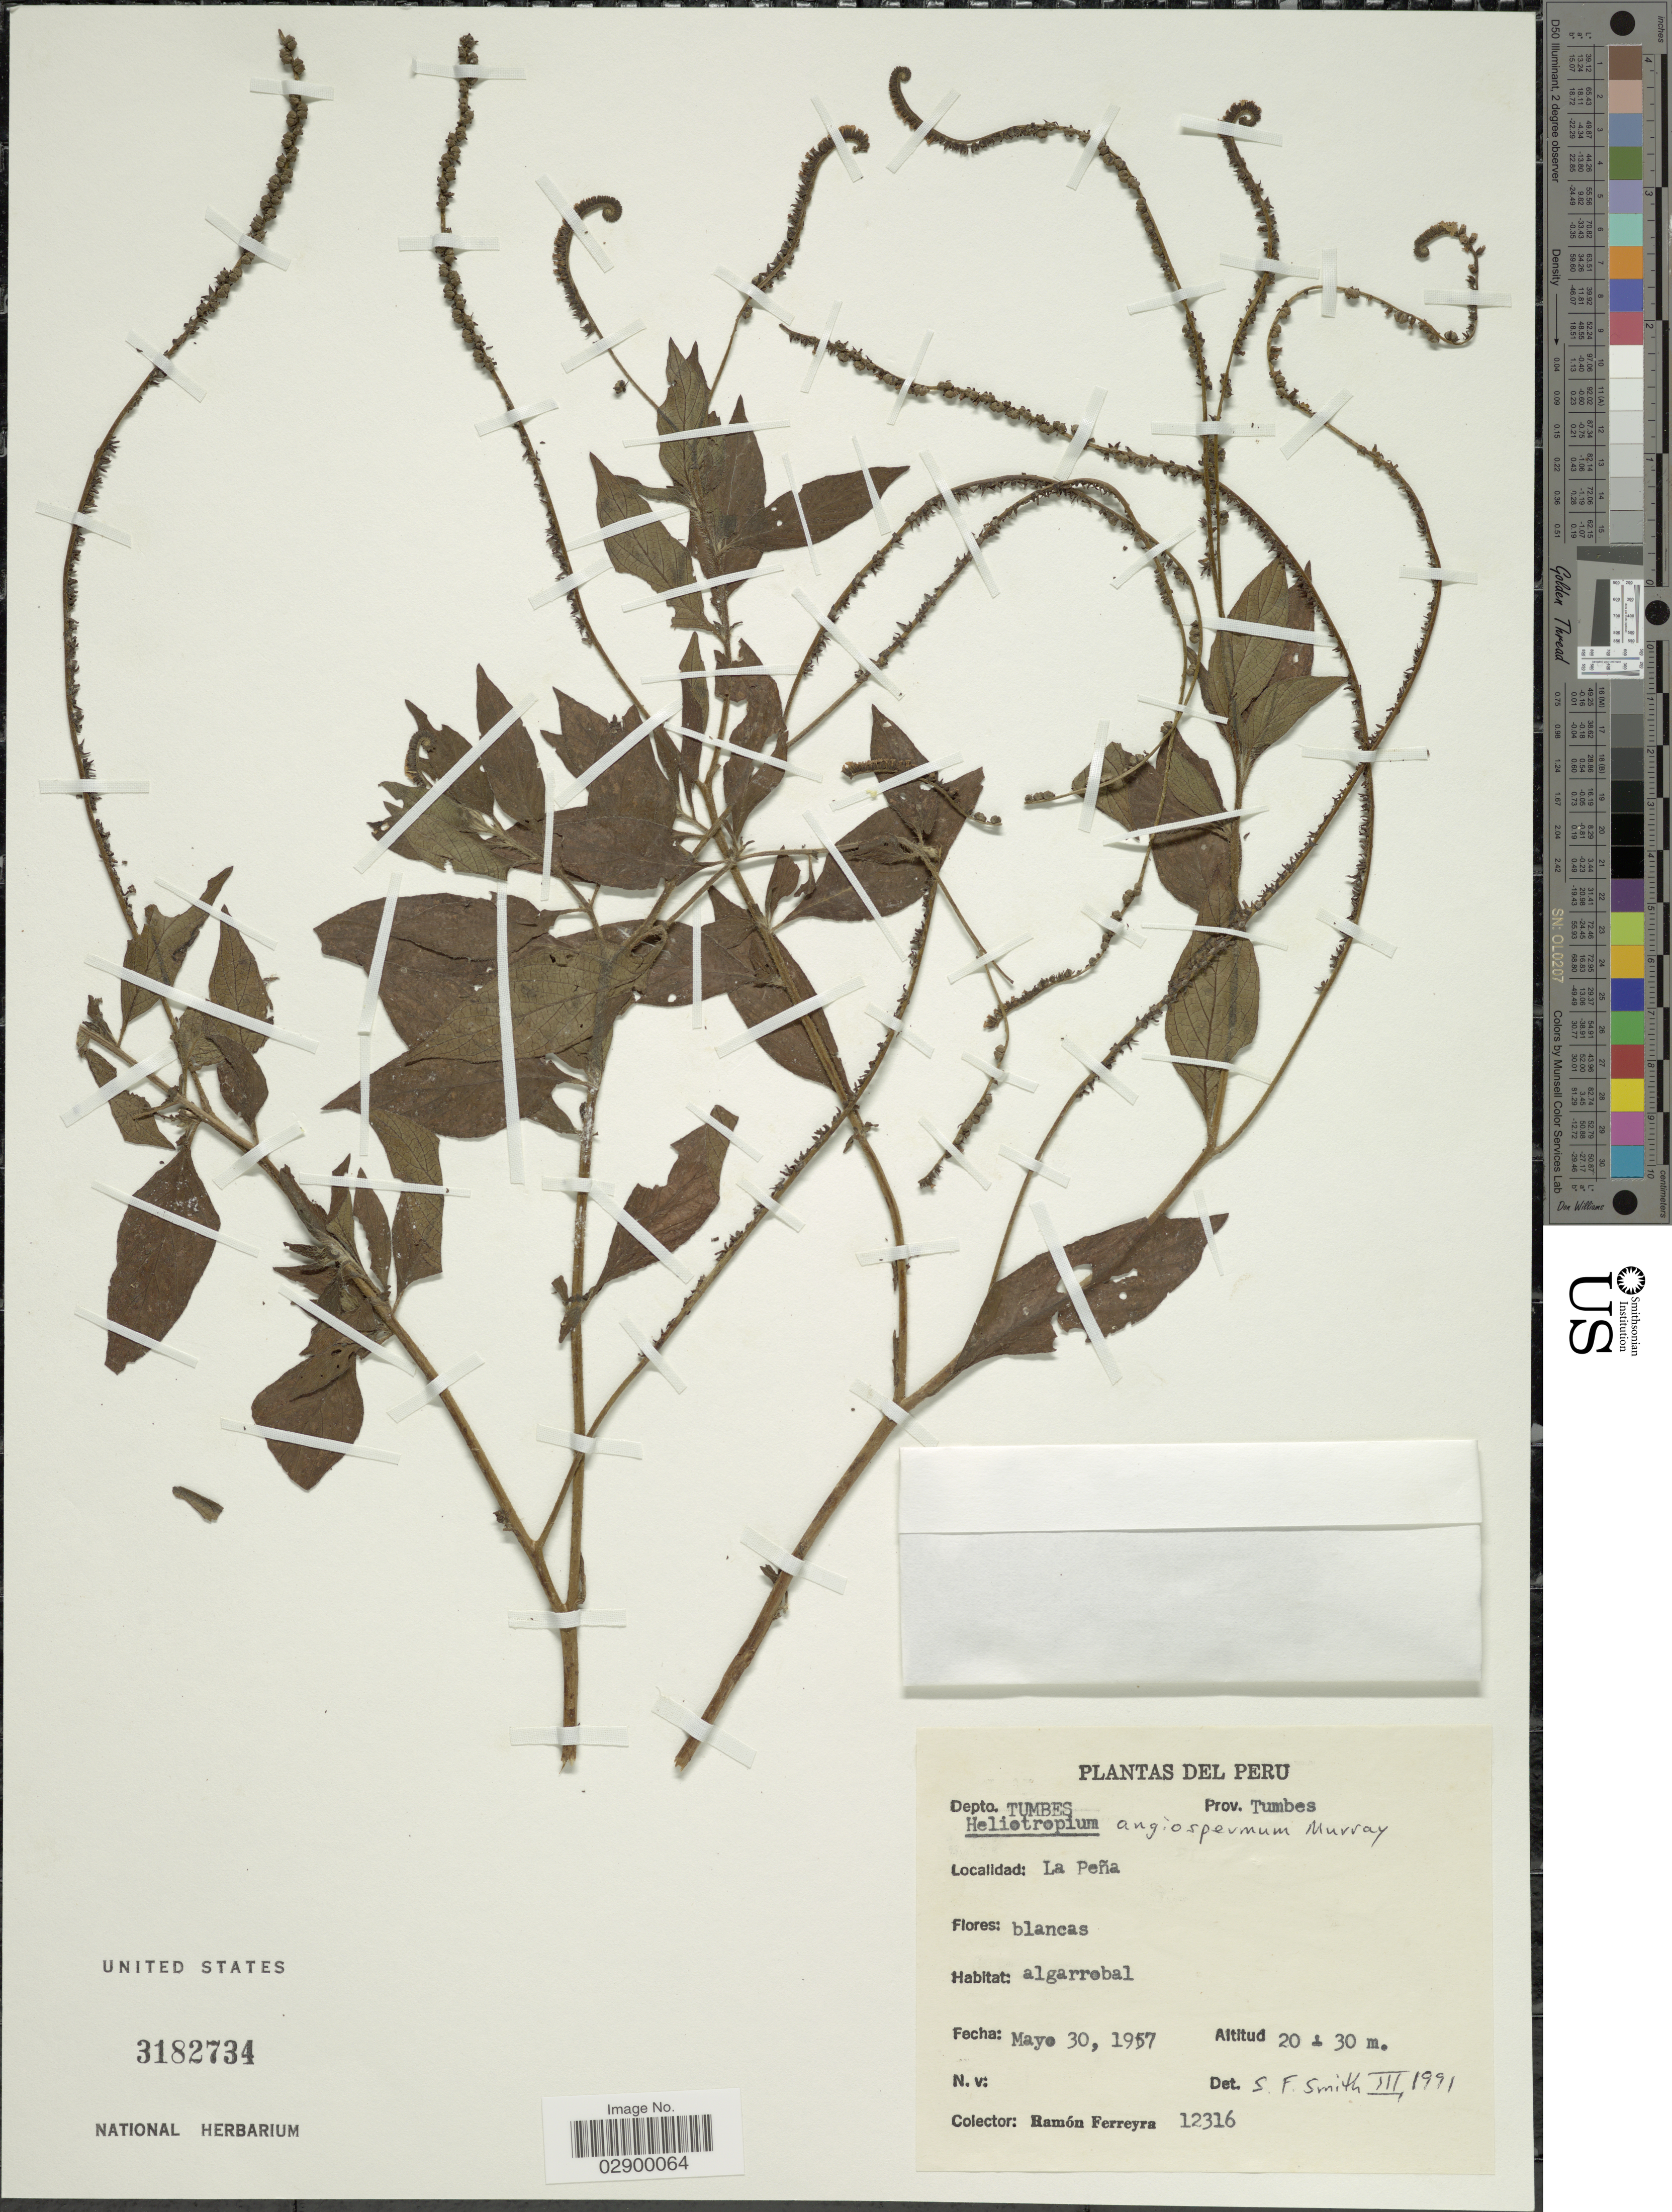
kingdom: Plantae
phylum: Tracheophyta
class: Magnoliopsida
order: Boraginales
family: Heliotropiaceae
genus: Heliotropium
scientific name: Heliotropium angiospermum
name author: Murray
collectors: R. A. Ferreyra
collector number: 12316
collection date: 1957-05-30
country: Peru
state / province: Tumbes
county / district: Tumbes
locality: Depto. Tumbes. Prov. Tumbes. La Peña.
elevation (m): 20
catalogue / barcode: US 3182734